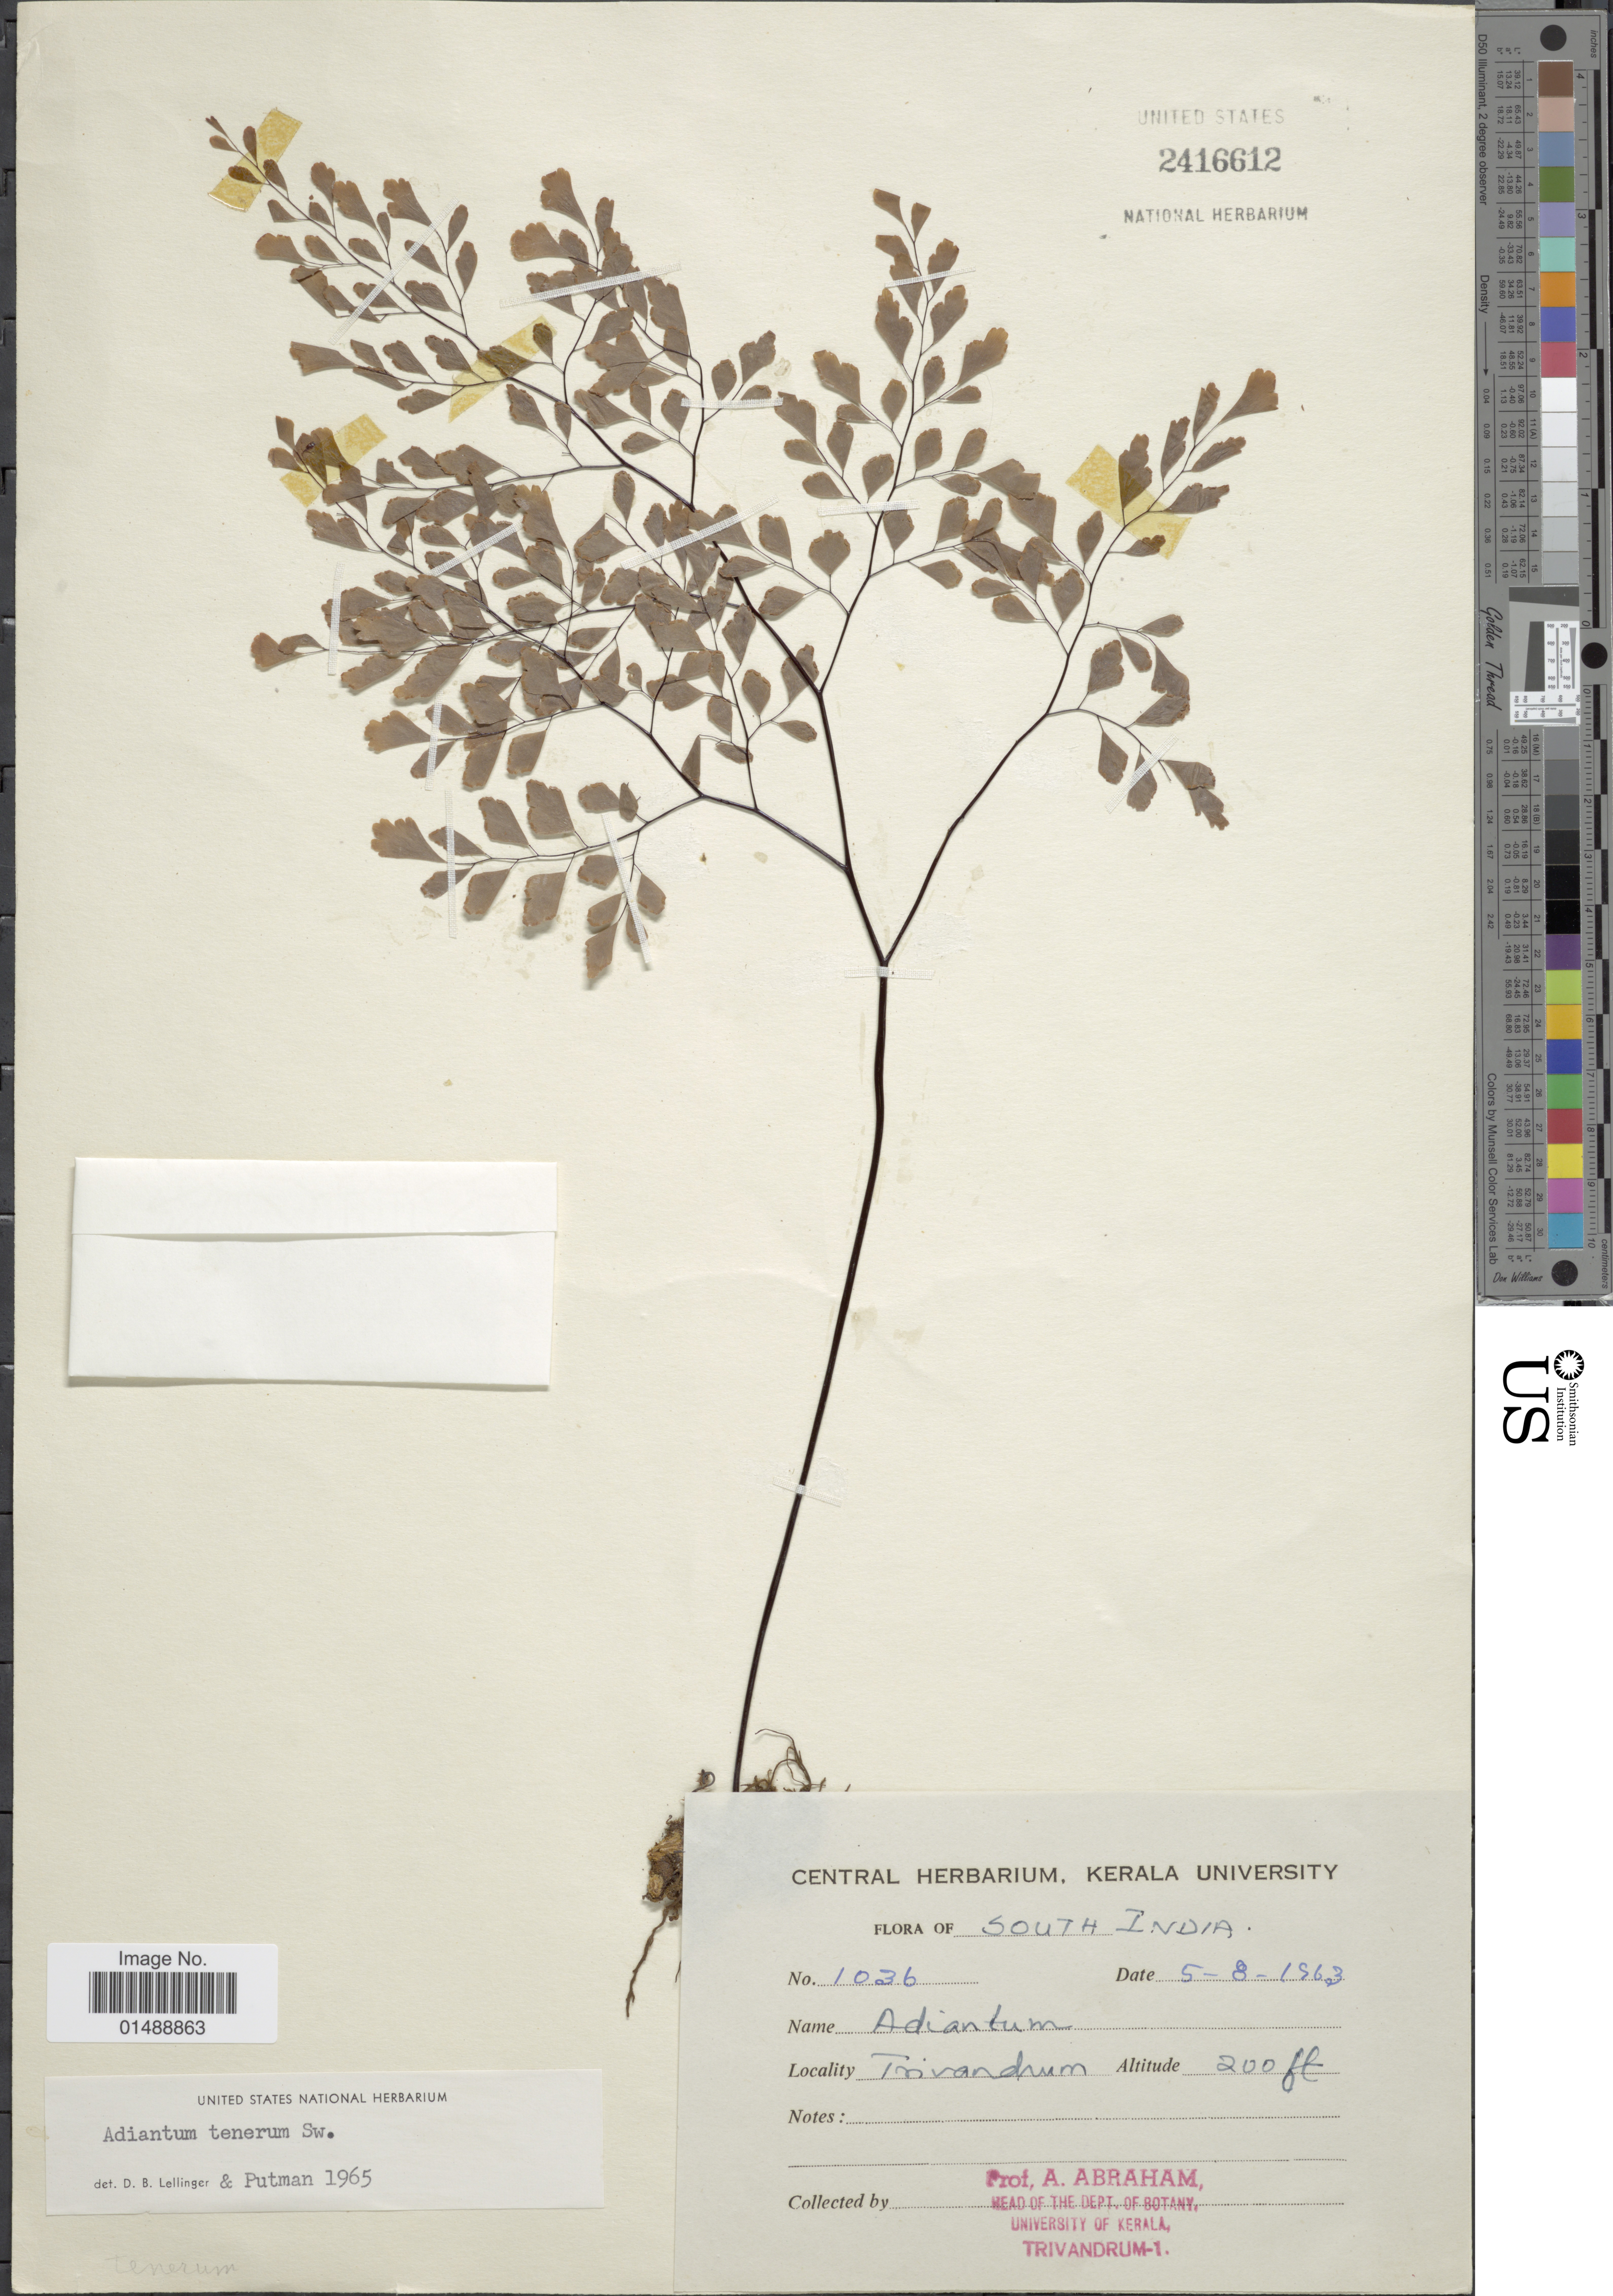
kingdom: Plantae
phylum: Tracheophyta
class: Polypodiopsida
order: Polypodiales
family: Pteridaceae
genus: Adiantum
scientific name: Adiantum tenerum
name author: Sw.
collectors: A. Abraham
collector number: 1036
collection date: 1963-08-05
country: India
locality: South India, Trivandrum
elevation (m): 61